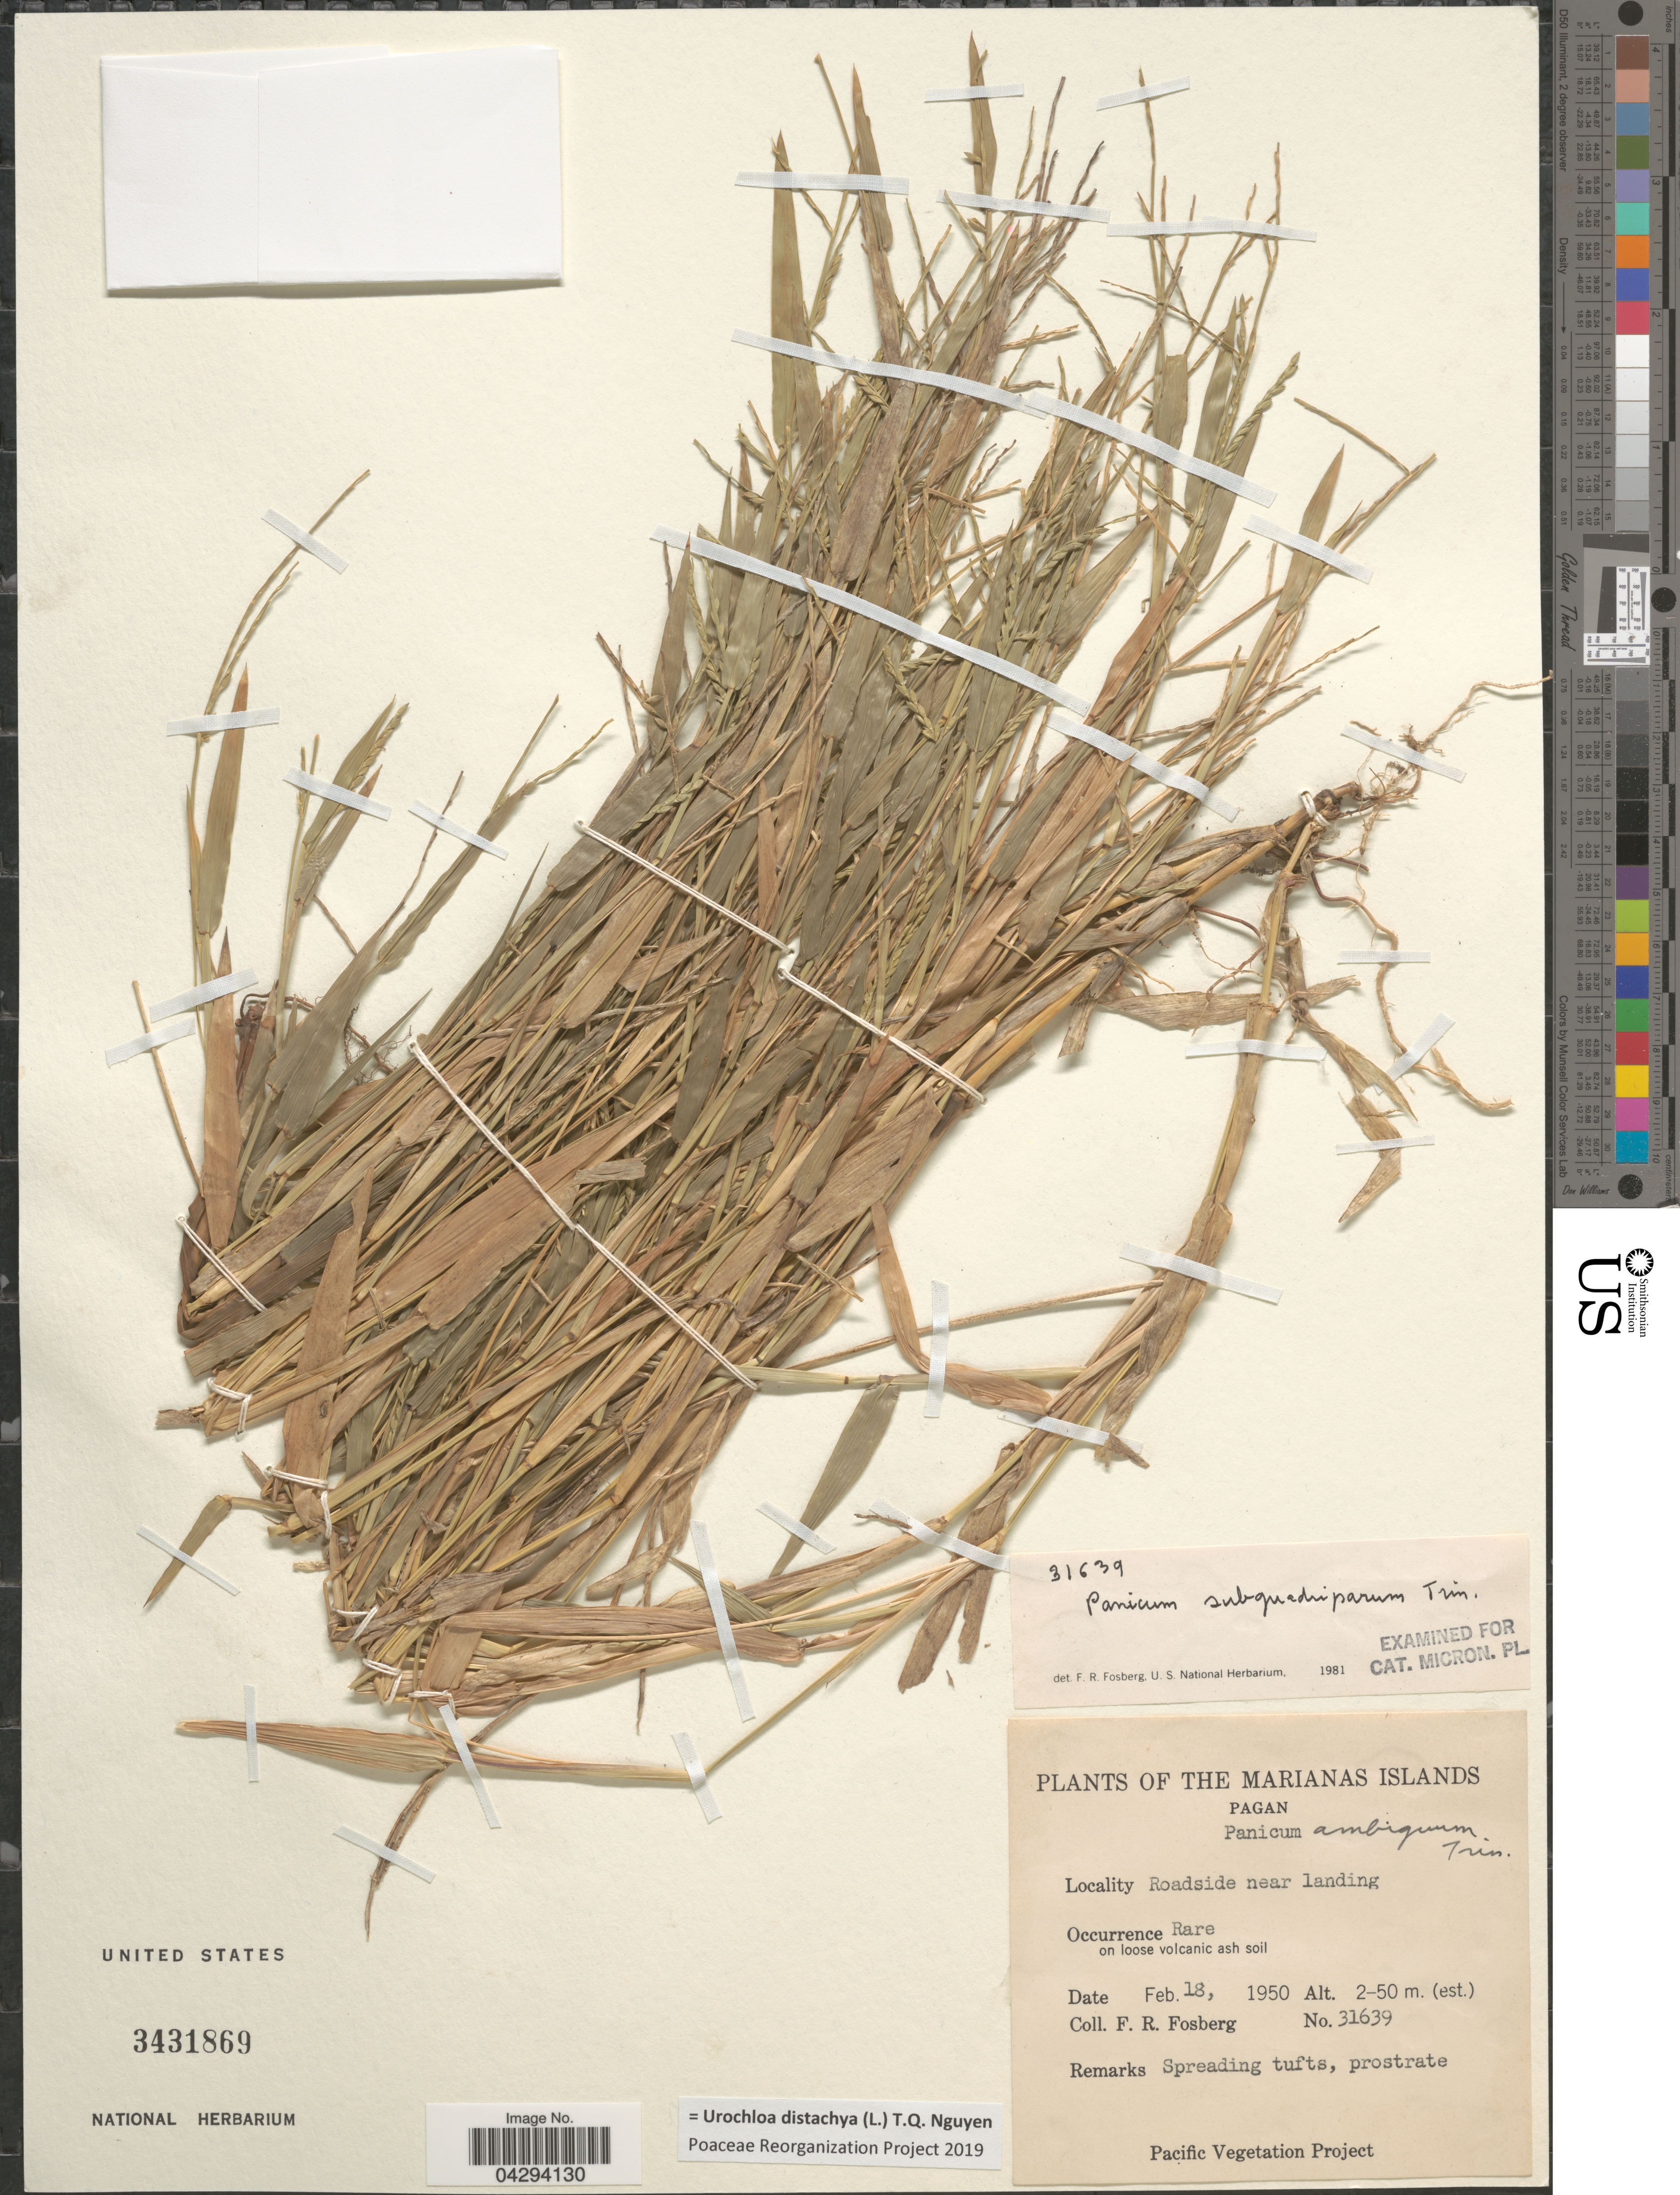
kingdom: Plantae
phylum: Tracheophyta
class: Liliopsida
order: Poales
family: Poaceae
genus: Urochloa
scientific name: Urochloa distachya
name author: (L.) T.Q. Nguyen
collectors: F. R. Fosberg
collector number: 31639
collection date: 1950-02-18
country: Northern Mariana Islands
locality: The Marianas Islands. Pagan. Roadside near landing.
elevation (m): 2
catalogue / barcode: US 3431869